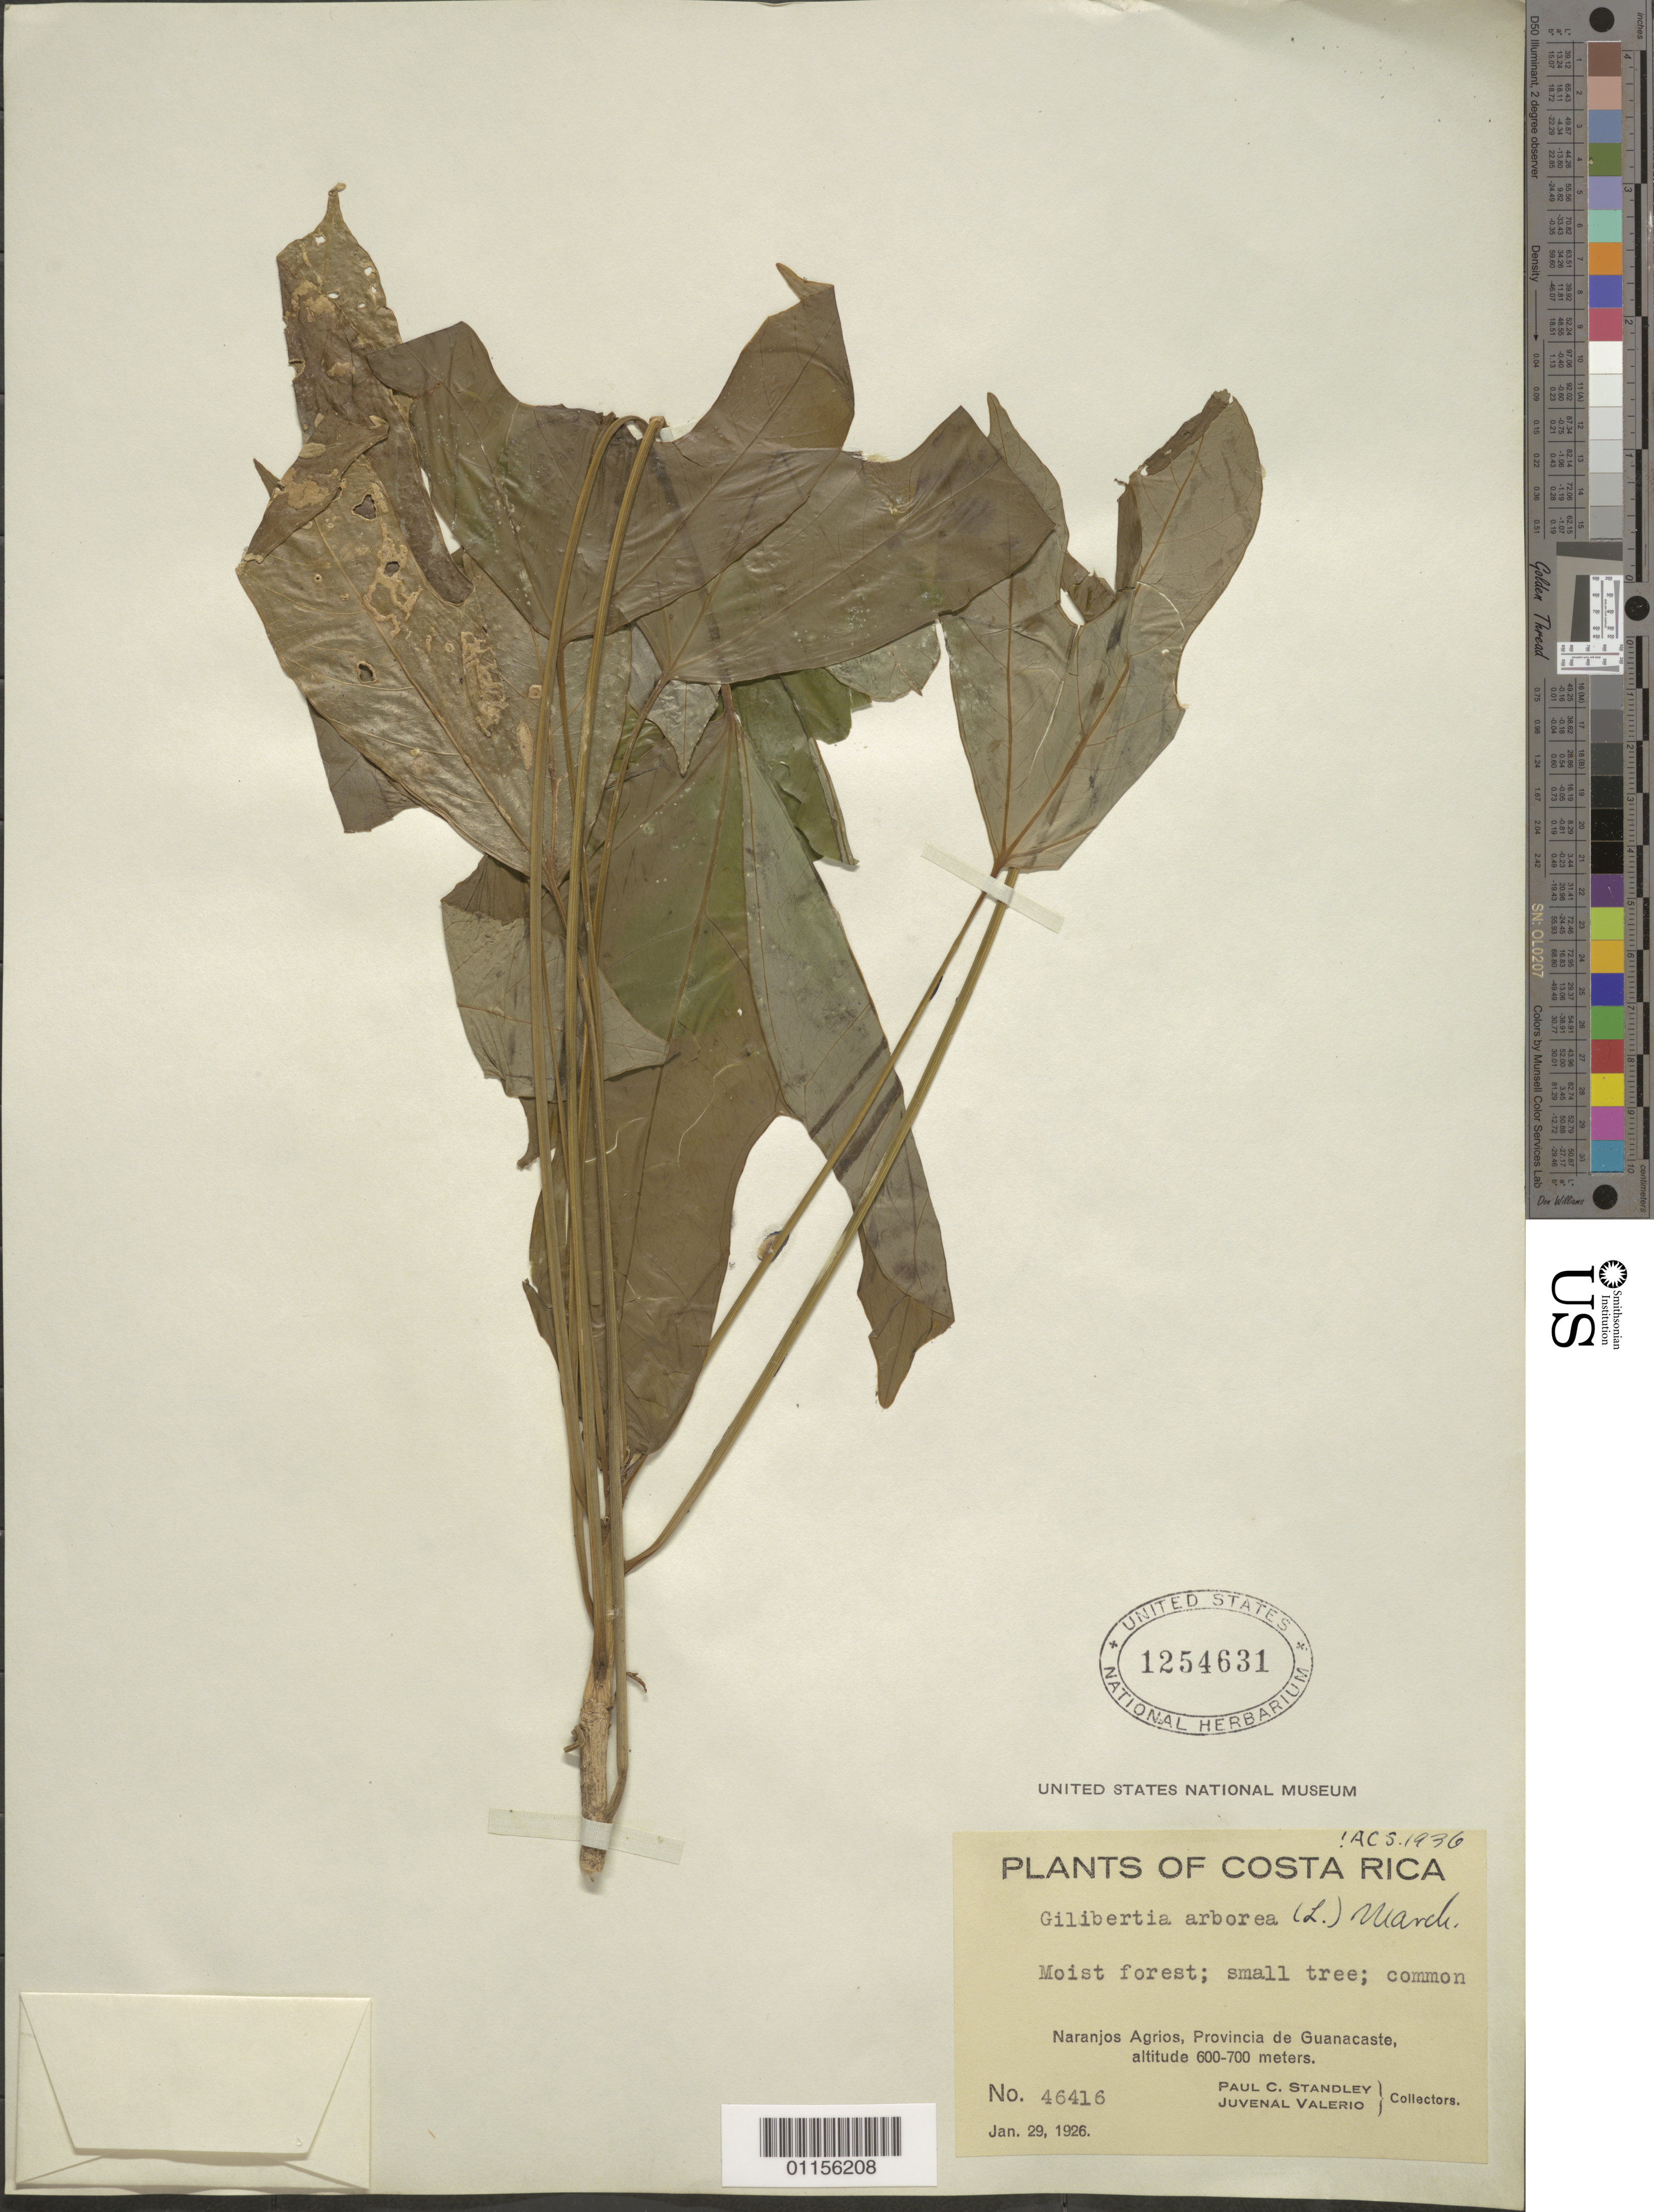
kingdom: Plantae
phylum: Tracheophyta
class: Magnoliopsida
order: Apiales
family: Araliaceae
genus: Dendropanax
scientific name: Dendropanax arboreus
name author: (L.) Decne. & Planch.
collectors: P. C. Standley & J. Valerio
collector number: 46416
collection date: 1926-01-29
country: Costa Rica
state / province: Guanacaste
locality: Naranjos Agrios.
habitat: Moist forest, small tree, common.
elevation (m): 600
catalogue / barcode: US 1254631